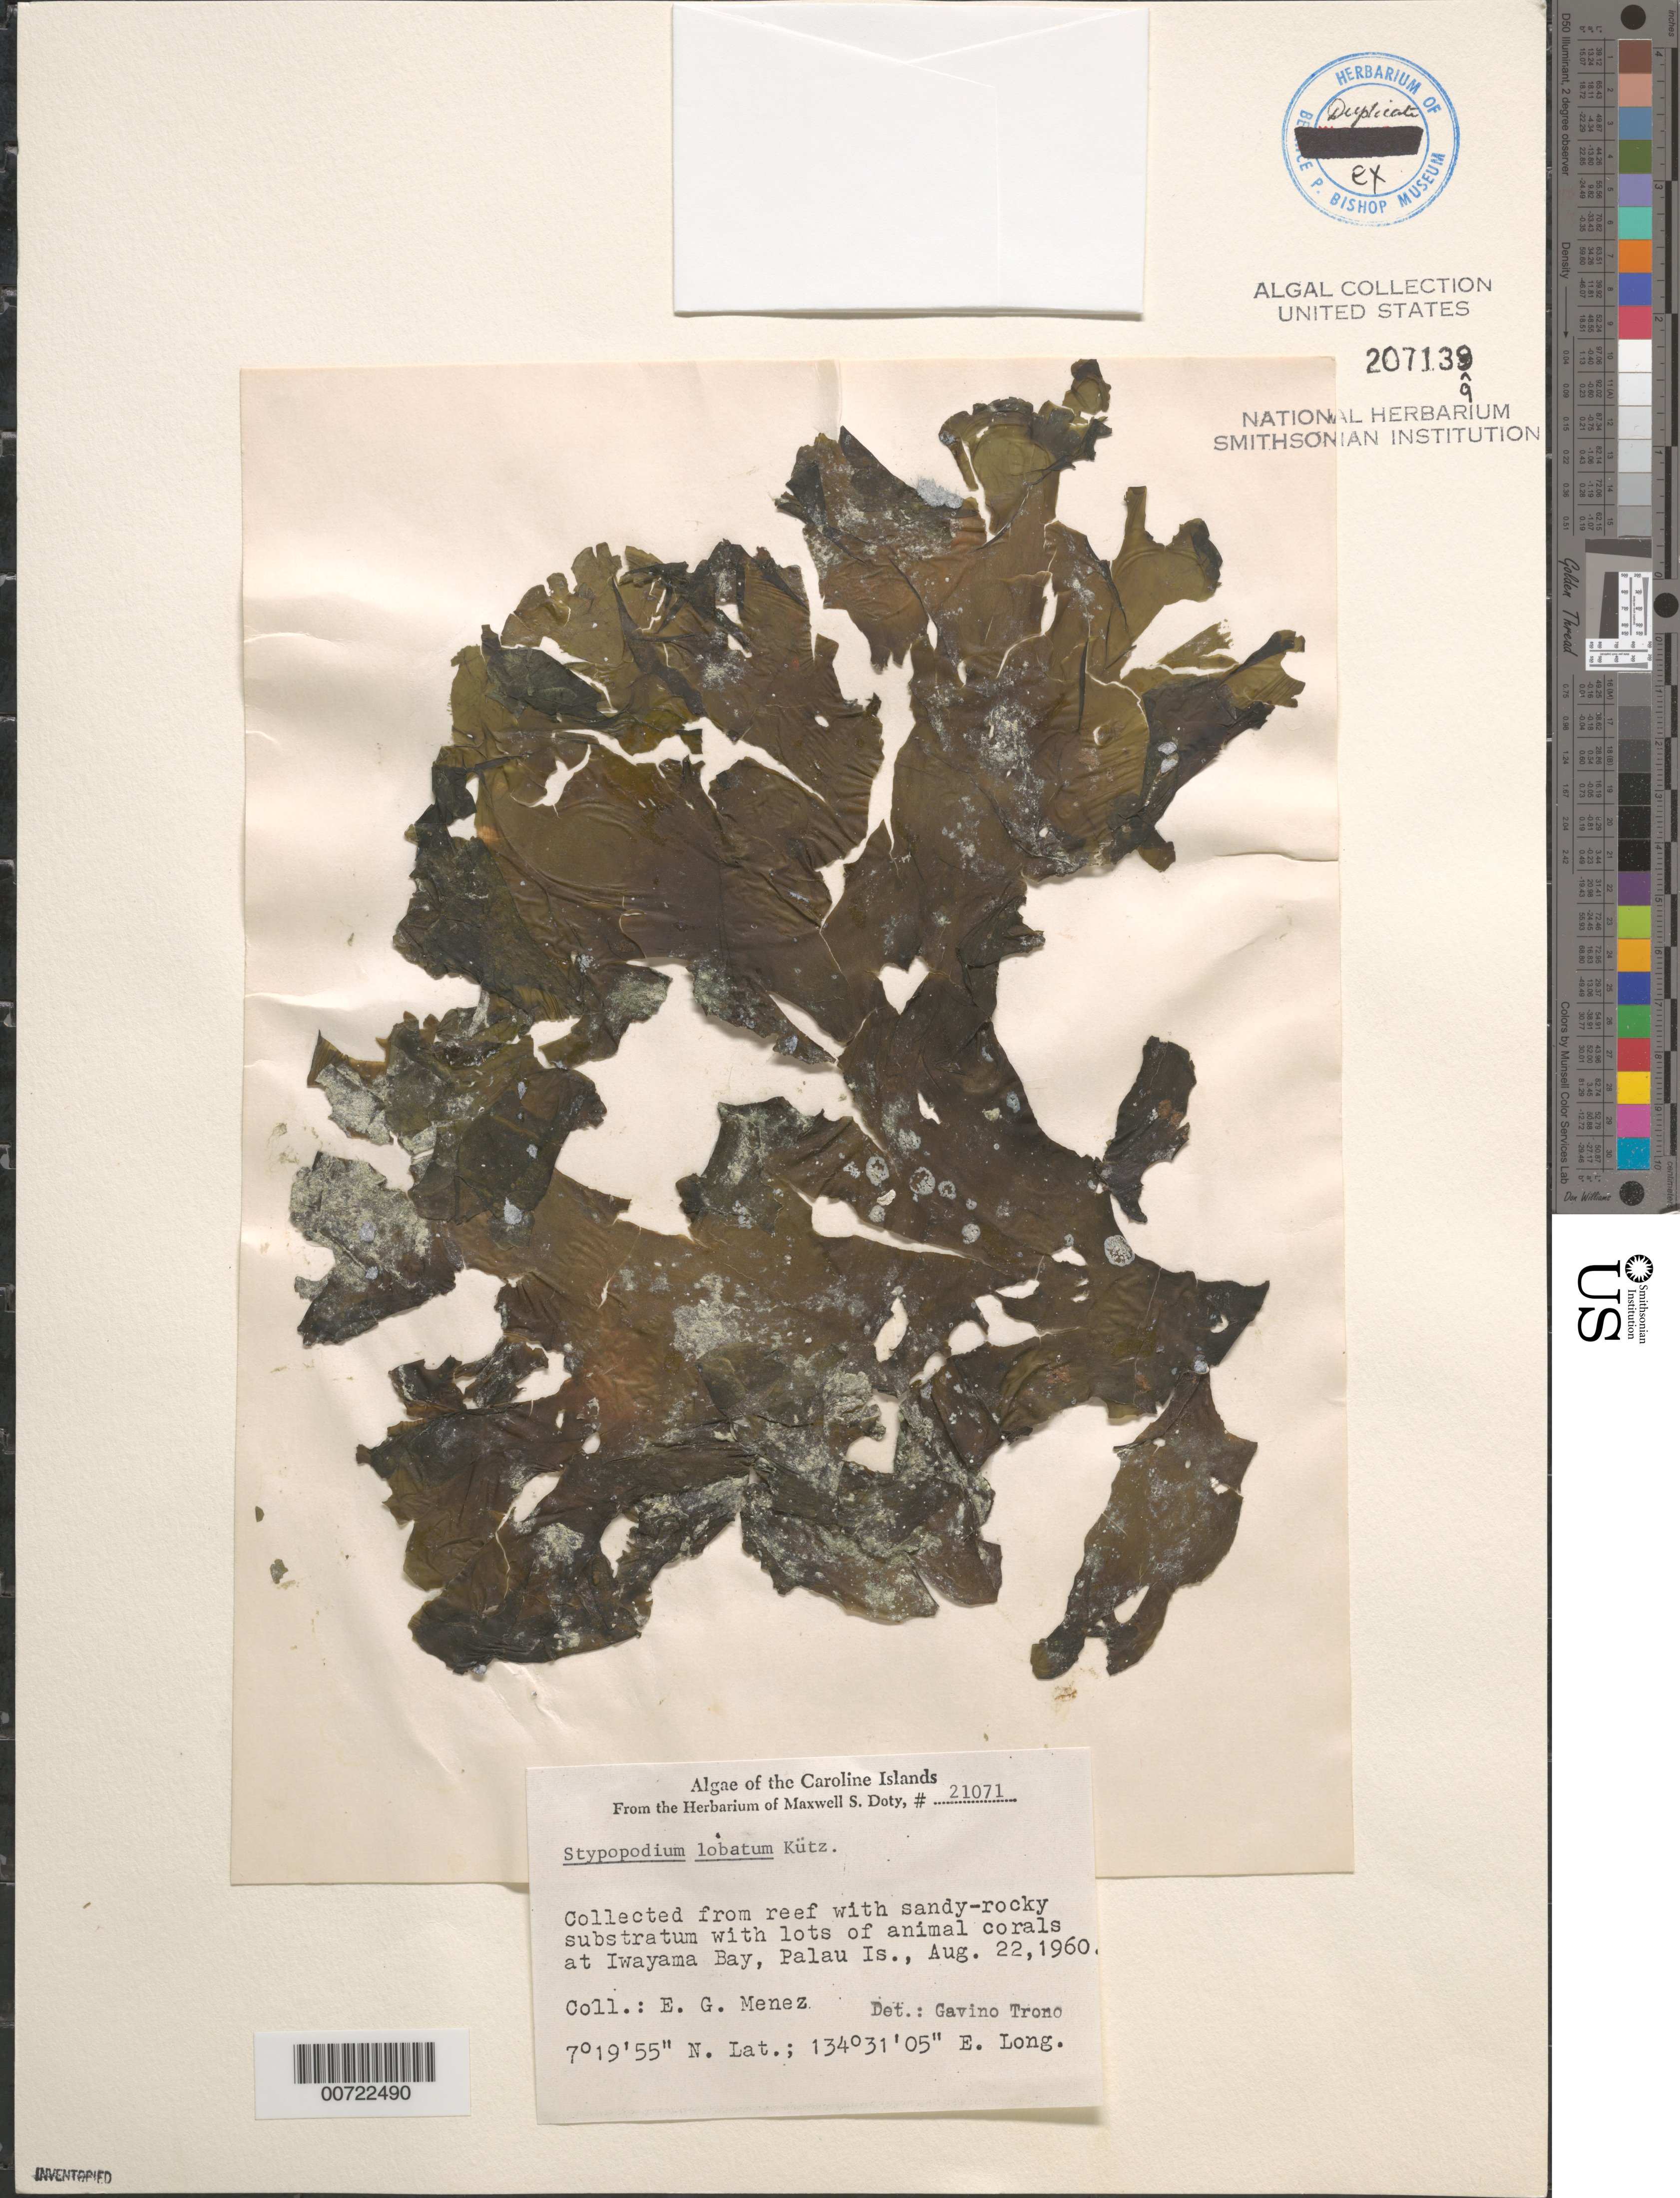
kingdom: Chromista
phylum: Ochrophyta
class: Phaeophyceae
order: Dictyotales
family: Dictyotaceae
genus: Stypopodium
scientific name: Stypopodium zonale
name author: (J.V.Lamouroux) Papenf.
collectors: Meñez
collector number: MSD 21071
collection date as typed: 22 Aug 1960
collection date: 1960-08-22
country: Palau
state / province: Koror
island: Oreor (Koror)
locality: Iwayama Bay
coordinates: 7 19' 55" N, 134 31' 05" E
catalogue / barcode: US 207139